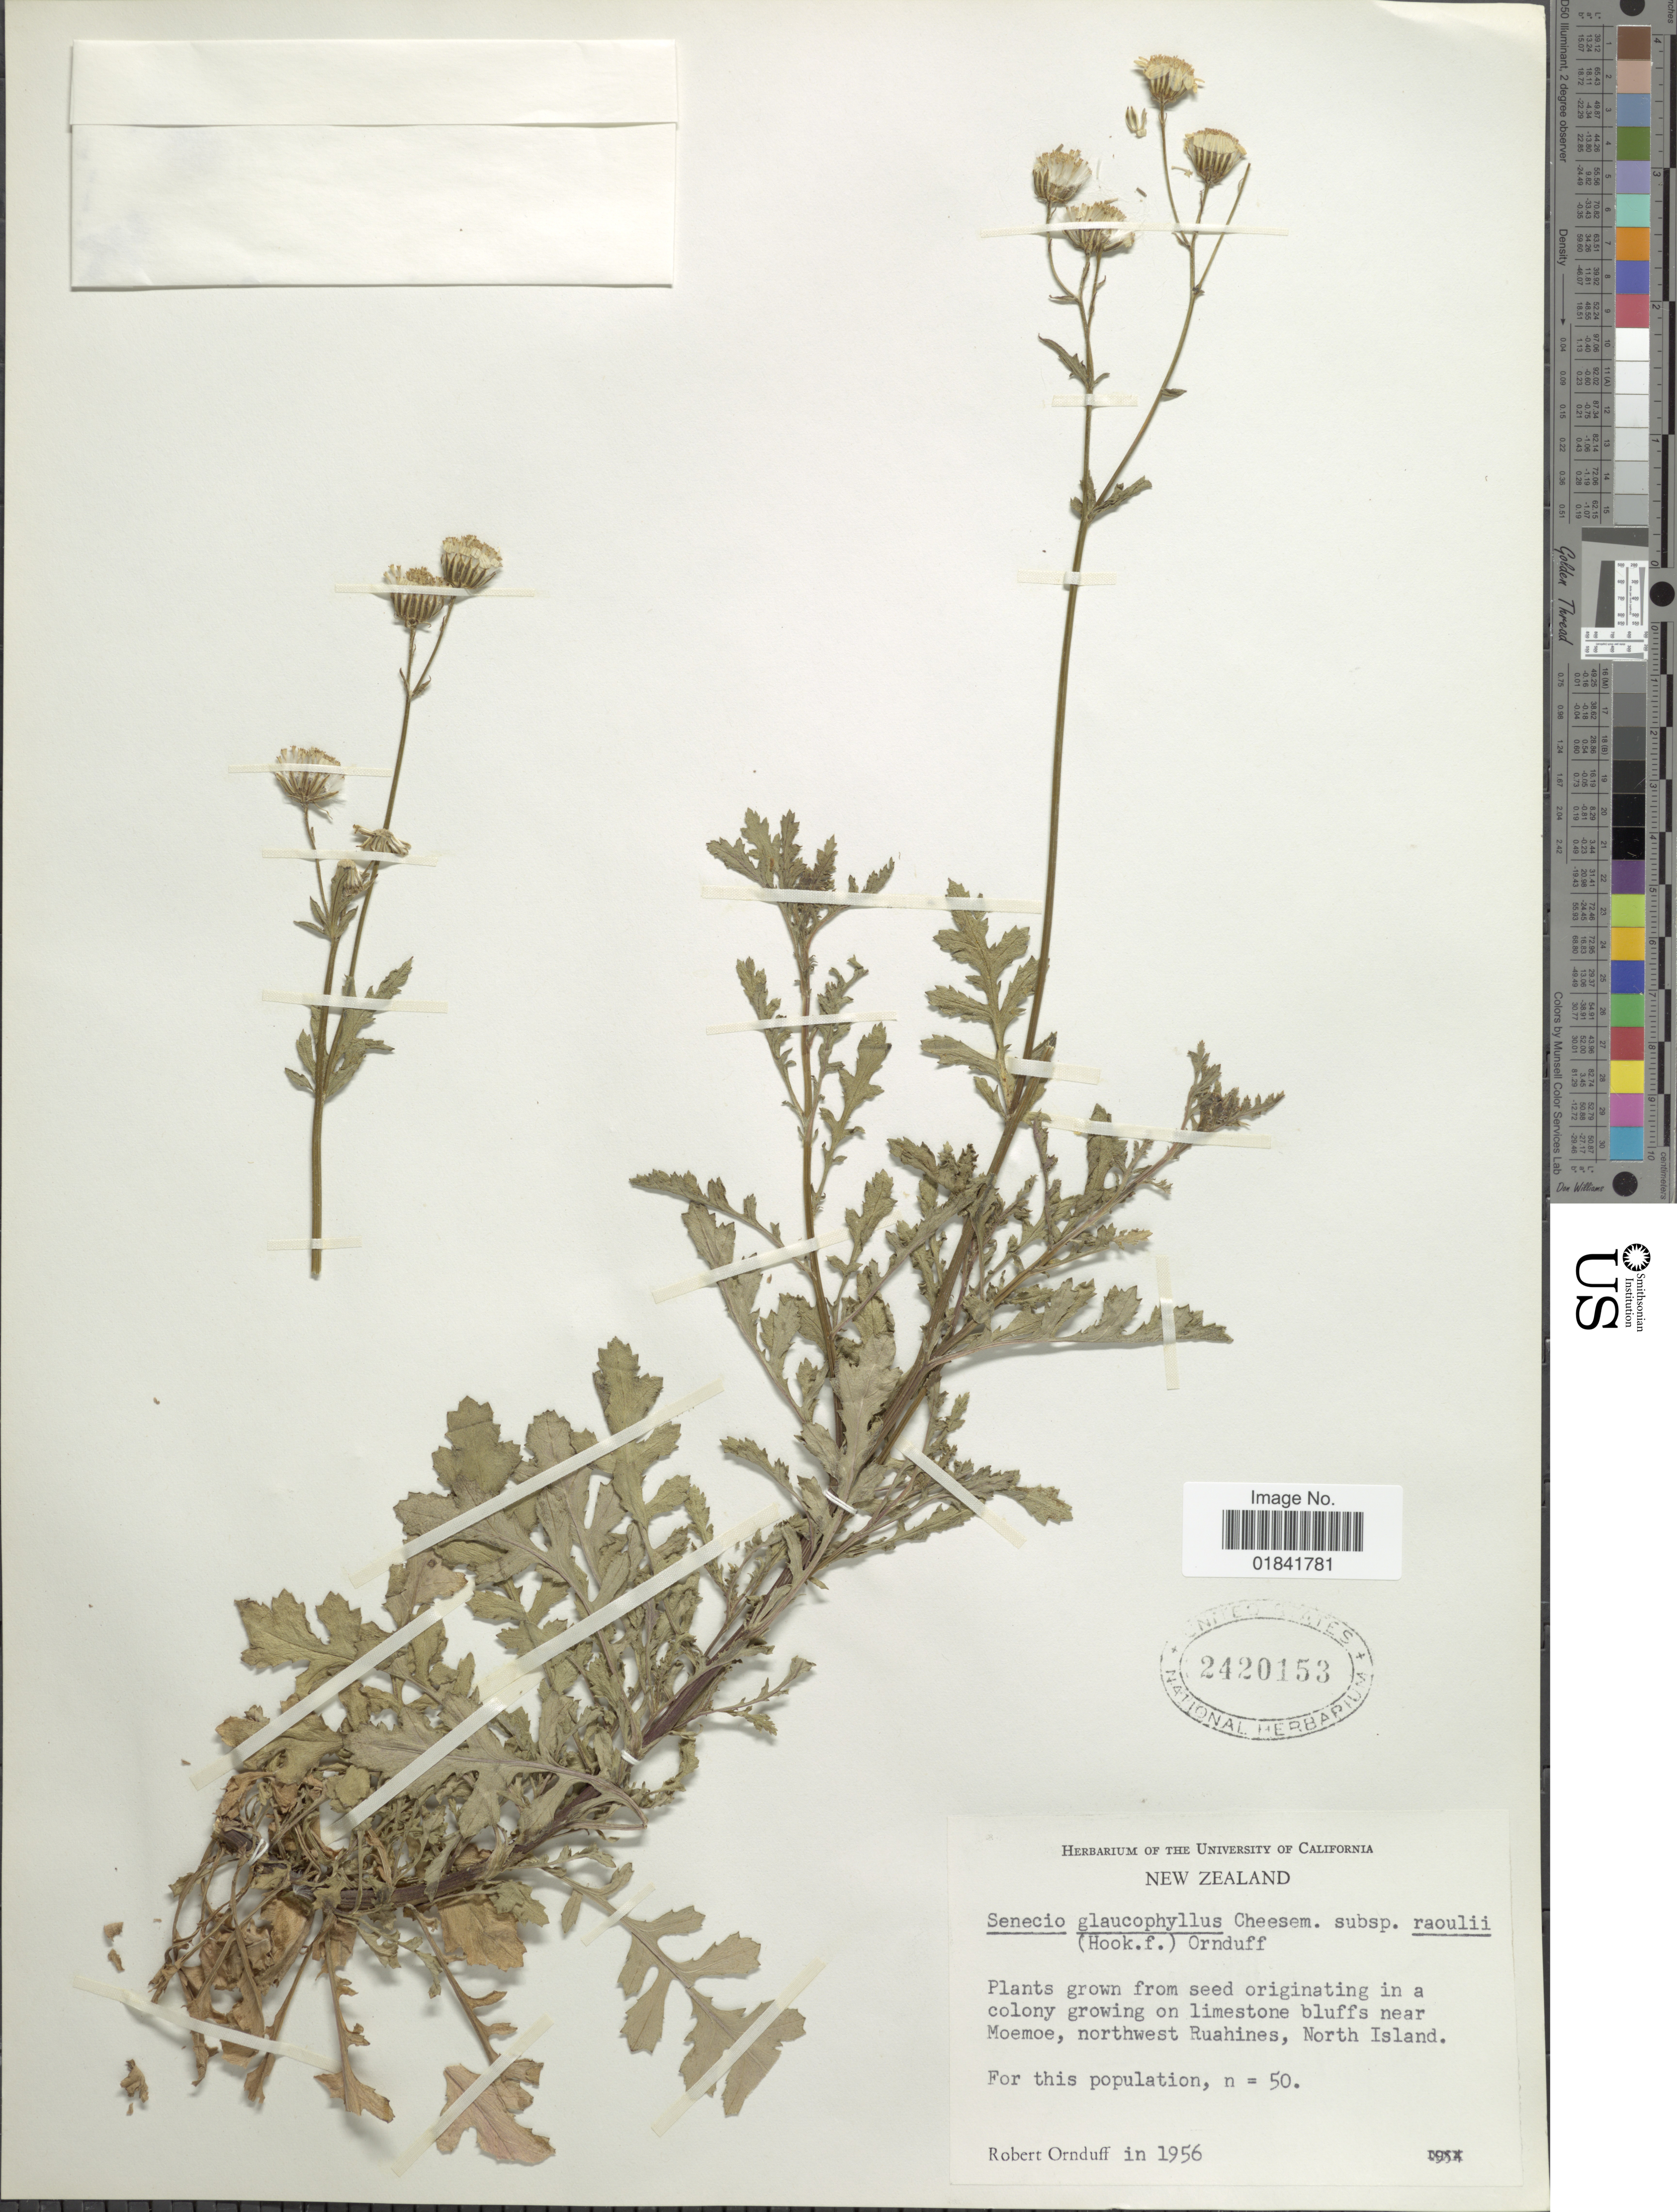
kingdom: Plantae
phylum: Tracheophyta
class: Magnoliopsida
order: Asterales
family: Asteraceae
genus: Senecio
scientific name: Senecio glaucophyllus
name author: Cheeseman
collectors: R. Ornduff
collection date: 1956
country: New Zealand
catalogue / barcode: US 2420153